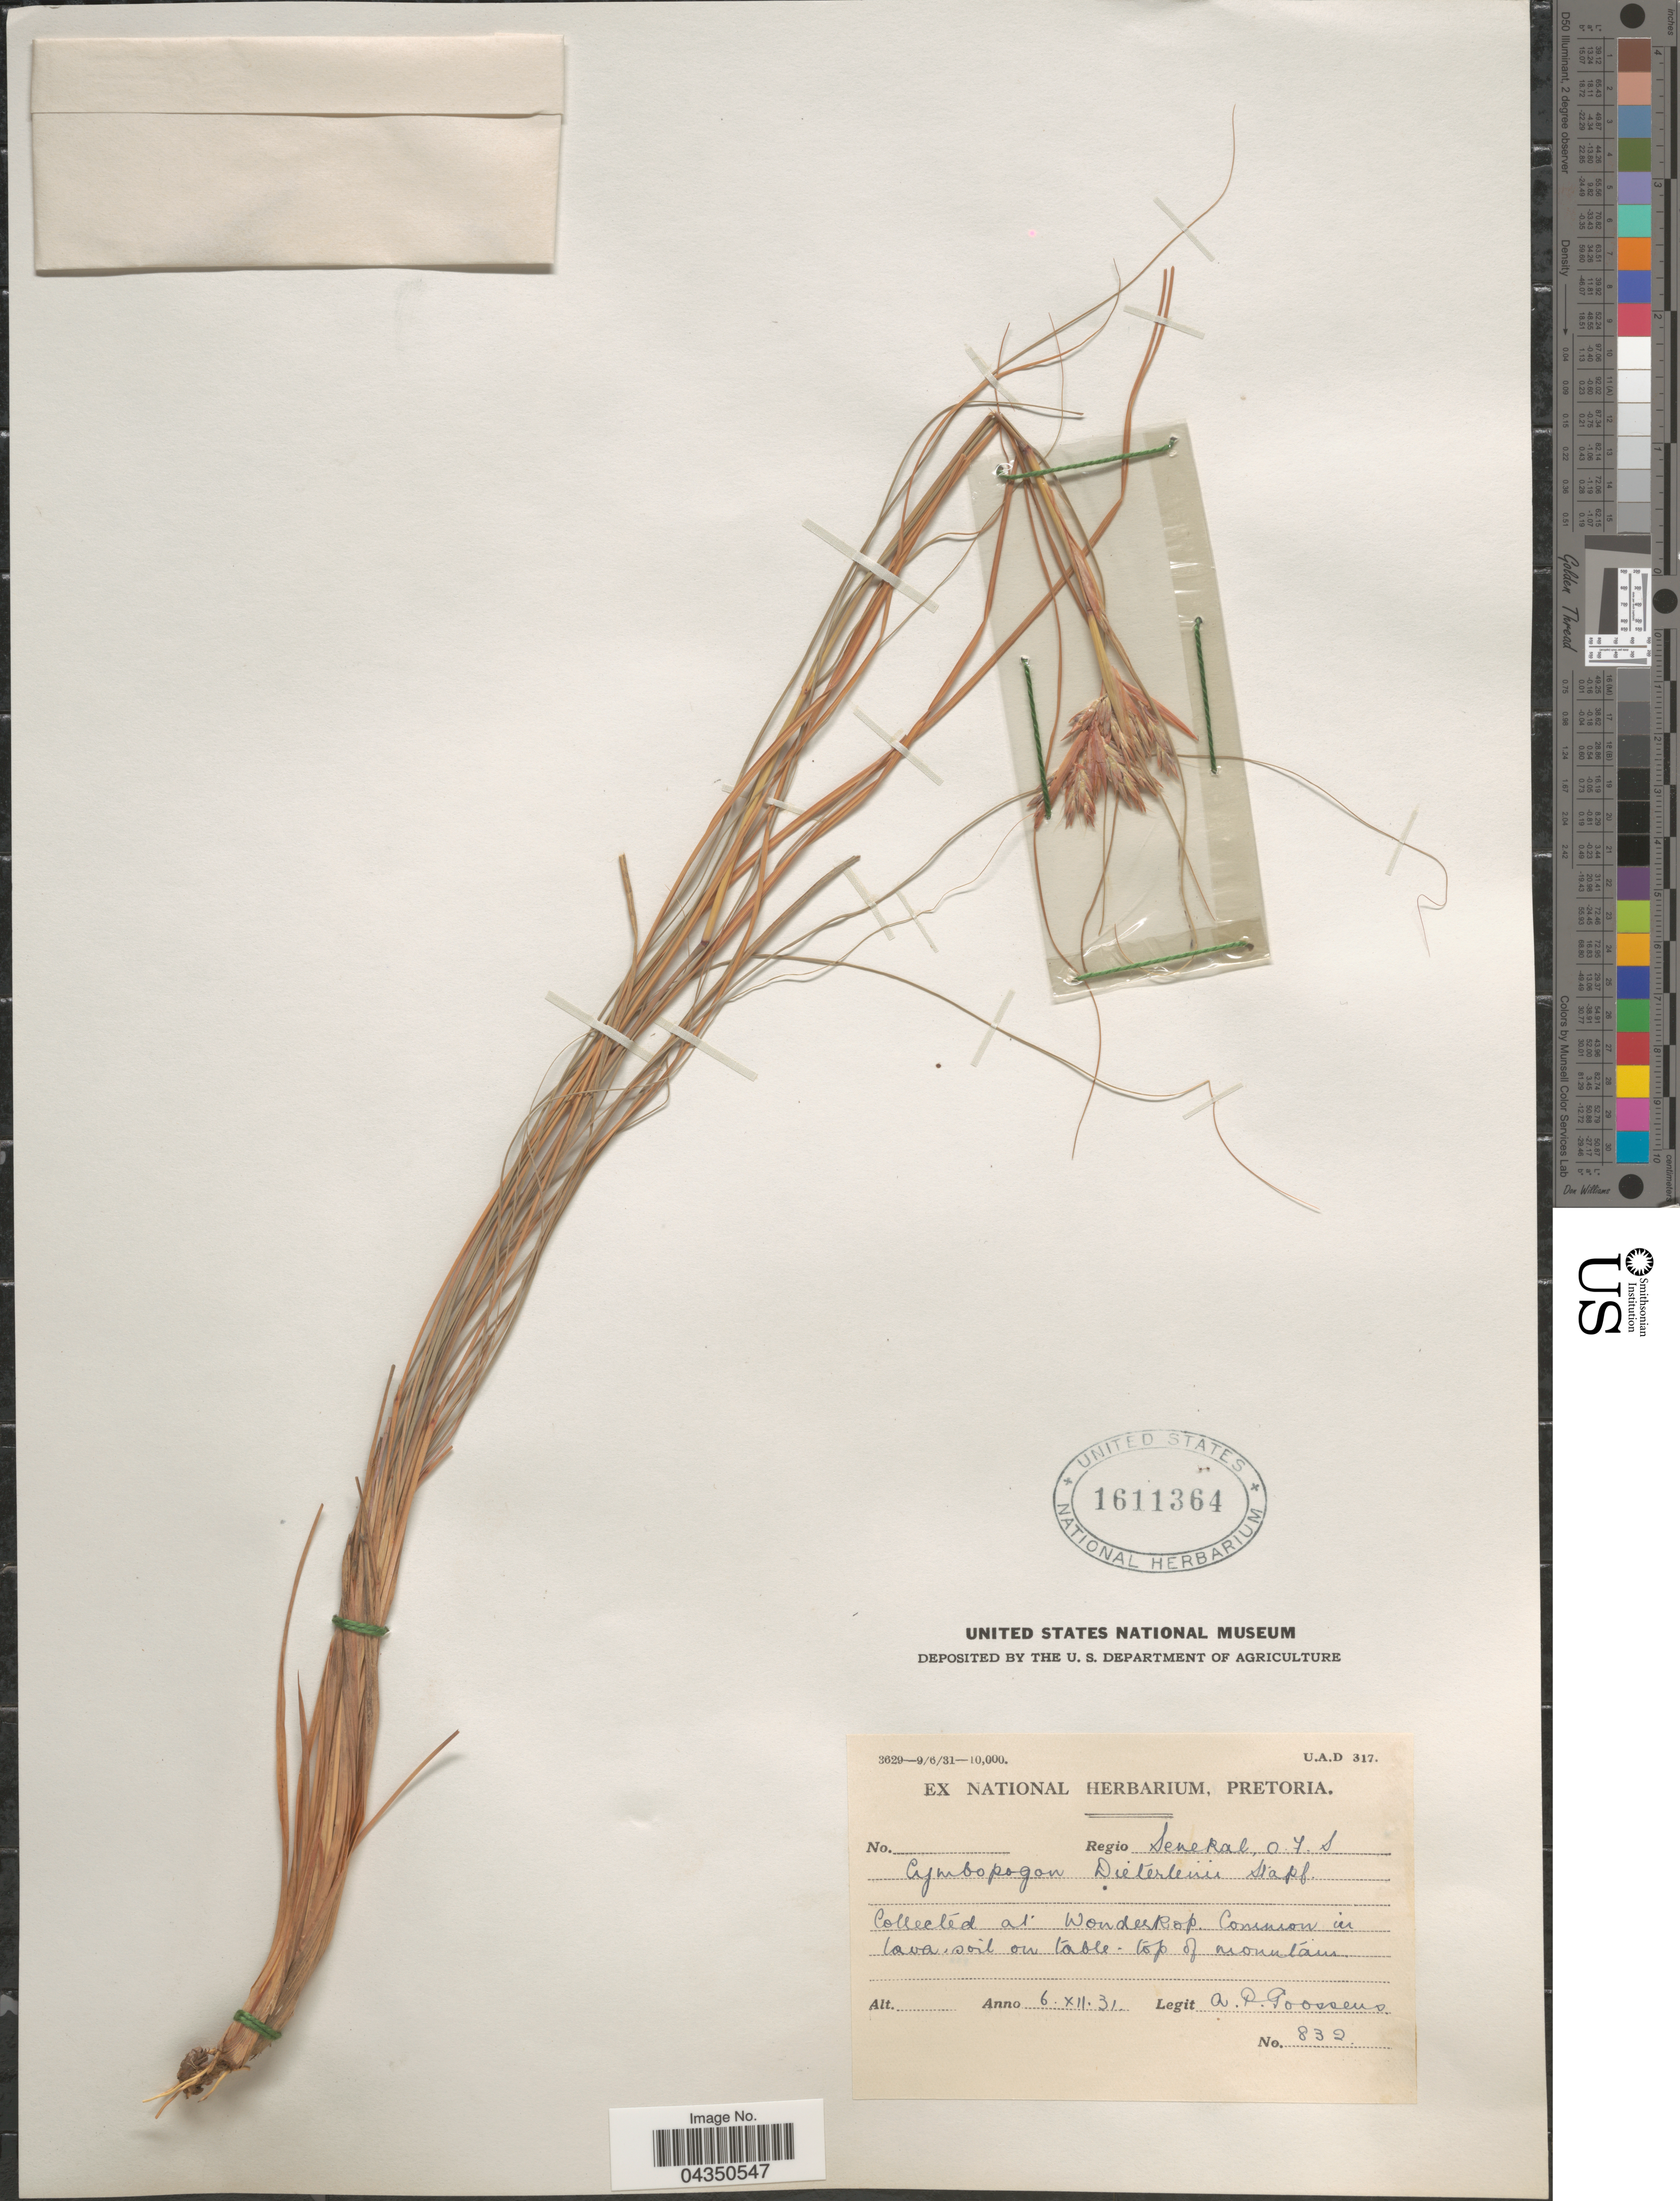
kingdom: Plantae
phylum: Tracheophyta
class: Liliopsida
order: Poales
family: Poaceae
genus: Cymbopogon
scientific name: Cymbopogon dieterlenii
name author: (Stapf ex E. Phillips) Stapf ex Schweick.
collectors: A. P. G. Goossens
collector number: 832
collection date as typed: Transcribed d/m/y: 6/12/31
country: South Africa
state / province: Free State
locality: Regio Senekal, O. F. S. At Wonderkop. On table top of mountain.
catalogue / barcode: US 1611364